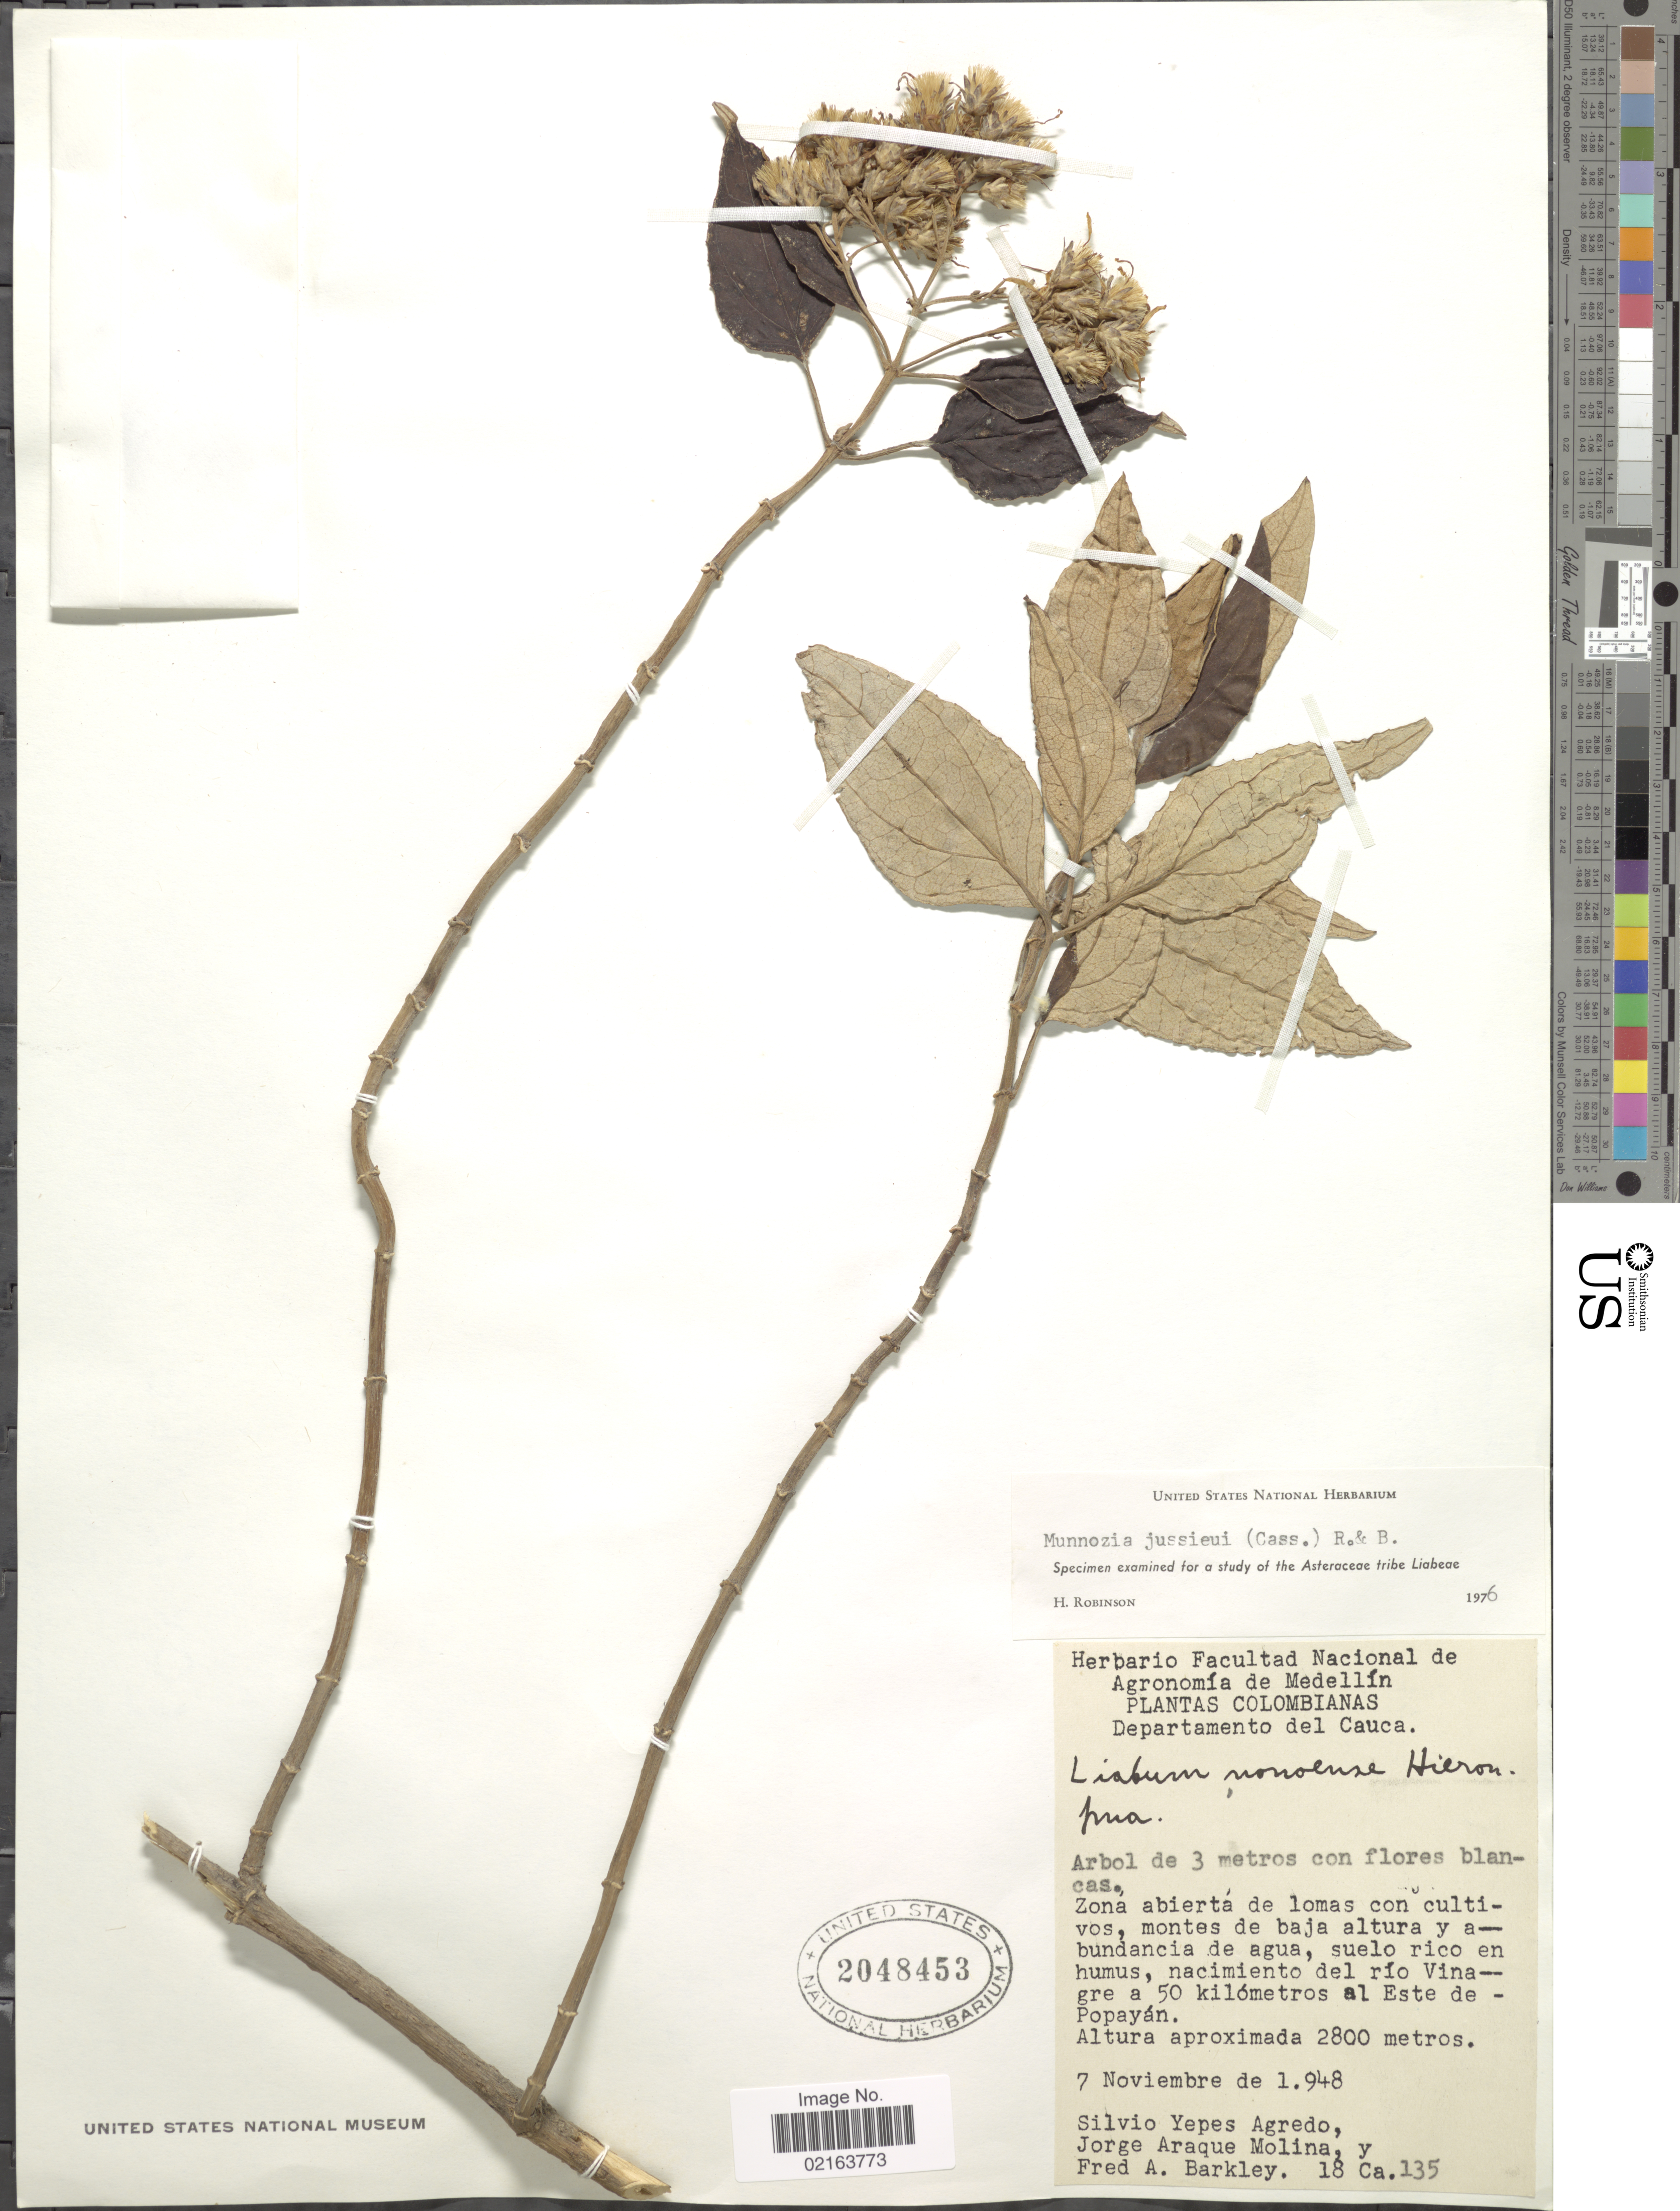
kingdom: Plantae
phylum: Tracheophyta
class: Magnoliopsida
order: Asterales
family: Asteraceae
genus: Munnozia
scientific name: Munnozia jussieui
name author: (Cass.) H. Rob. & Brettell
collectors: S. Yepes-Agredo, J. Araque Molina & F. A. Barkley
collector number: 18 Ca. 135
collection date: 1948-11-07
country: Colombia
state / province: Cauca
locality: Departamento del Cauca, naciemento del rio Vinagre a 50 kilometros al Este de Popayan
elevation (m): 2800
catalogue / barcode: US 2048453